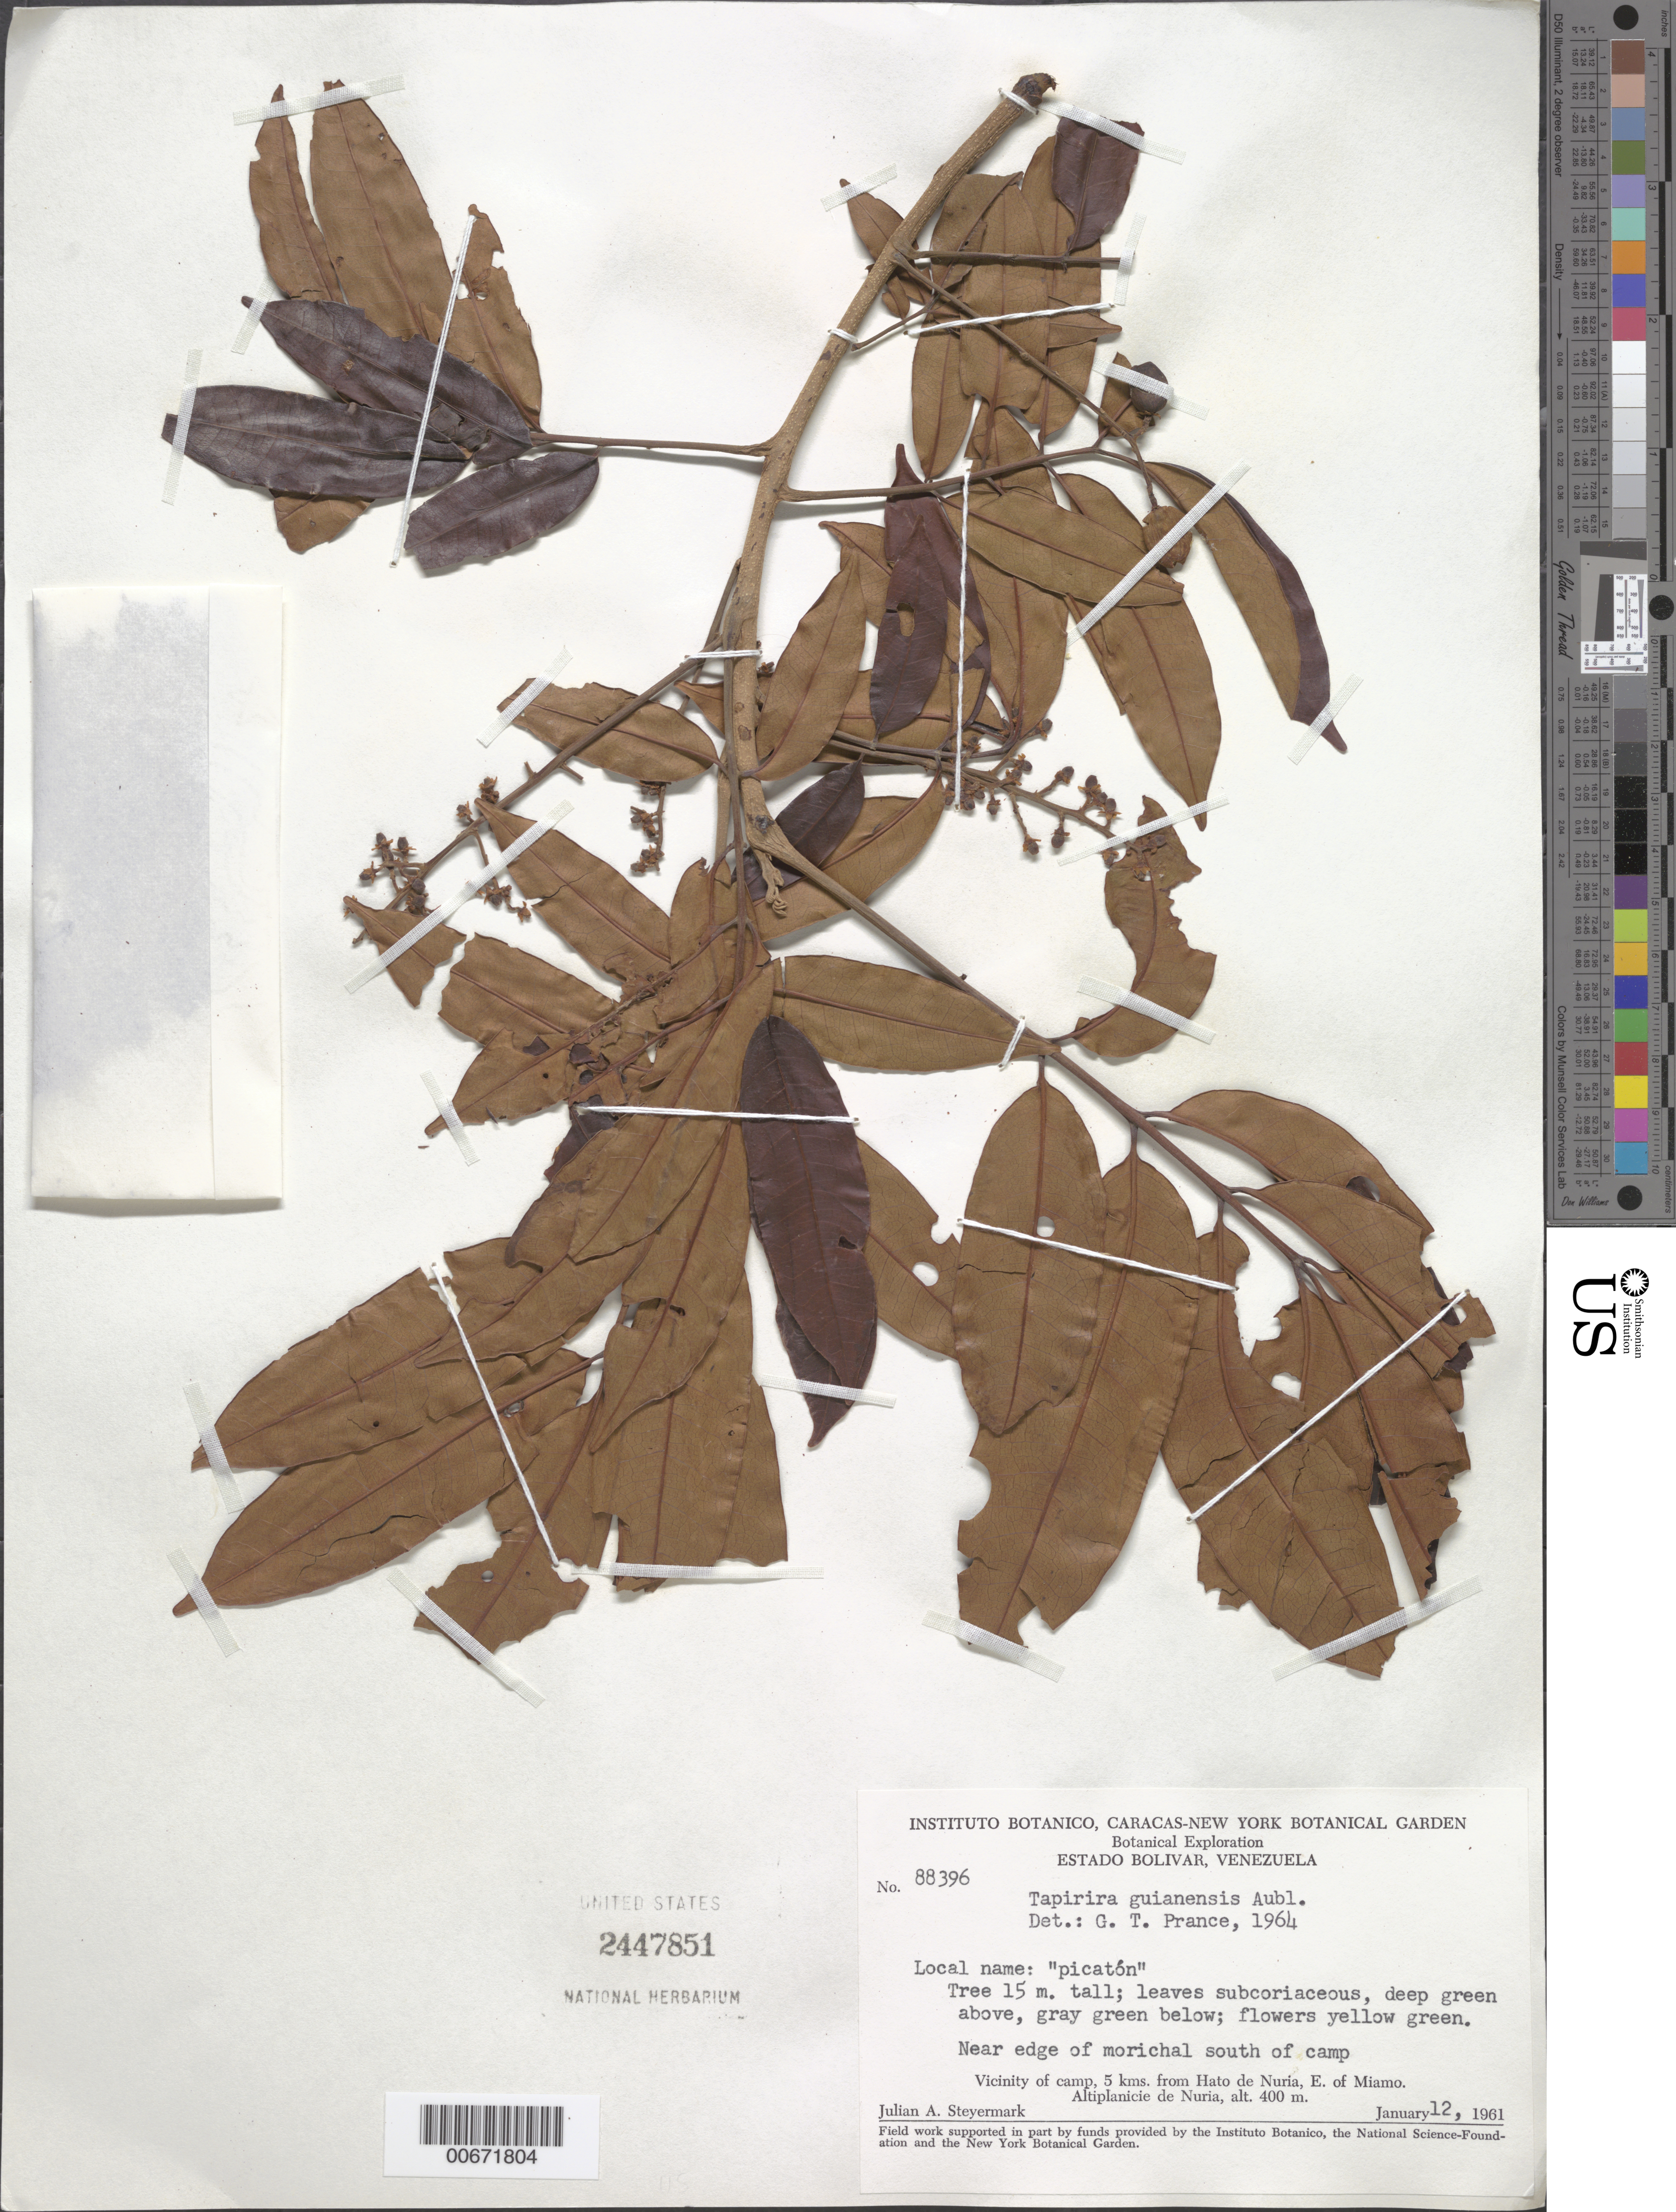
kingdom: Plantae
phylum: Tracheophyta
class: Magnoliopsida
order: Sapindales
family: Anacardiaceae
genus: Tapirira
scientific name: Tapirira guianensis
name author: Aubl.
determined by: Prance, G. T.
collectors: J. Steyermark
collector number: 88396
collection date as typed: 12-Jan-61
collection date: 1961-01-12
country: Venezuela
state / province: Bolívar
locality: Hato de Nuria, 5 km from; E of Miamo, Altiplanicie de Nuria, vic of camp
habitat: Near edge of morichal south camp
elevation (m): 400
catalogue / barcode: US 2447851